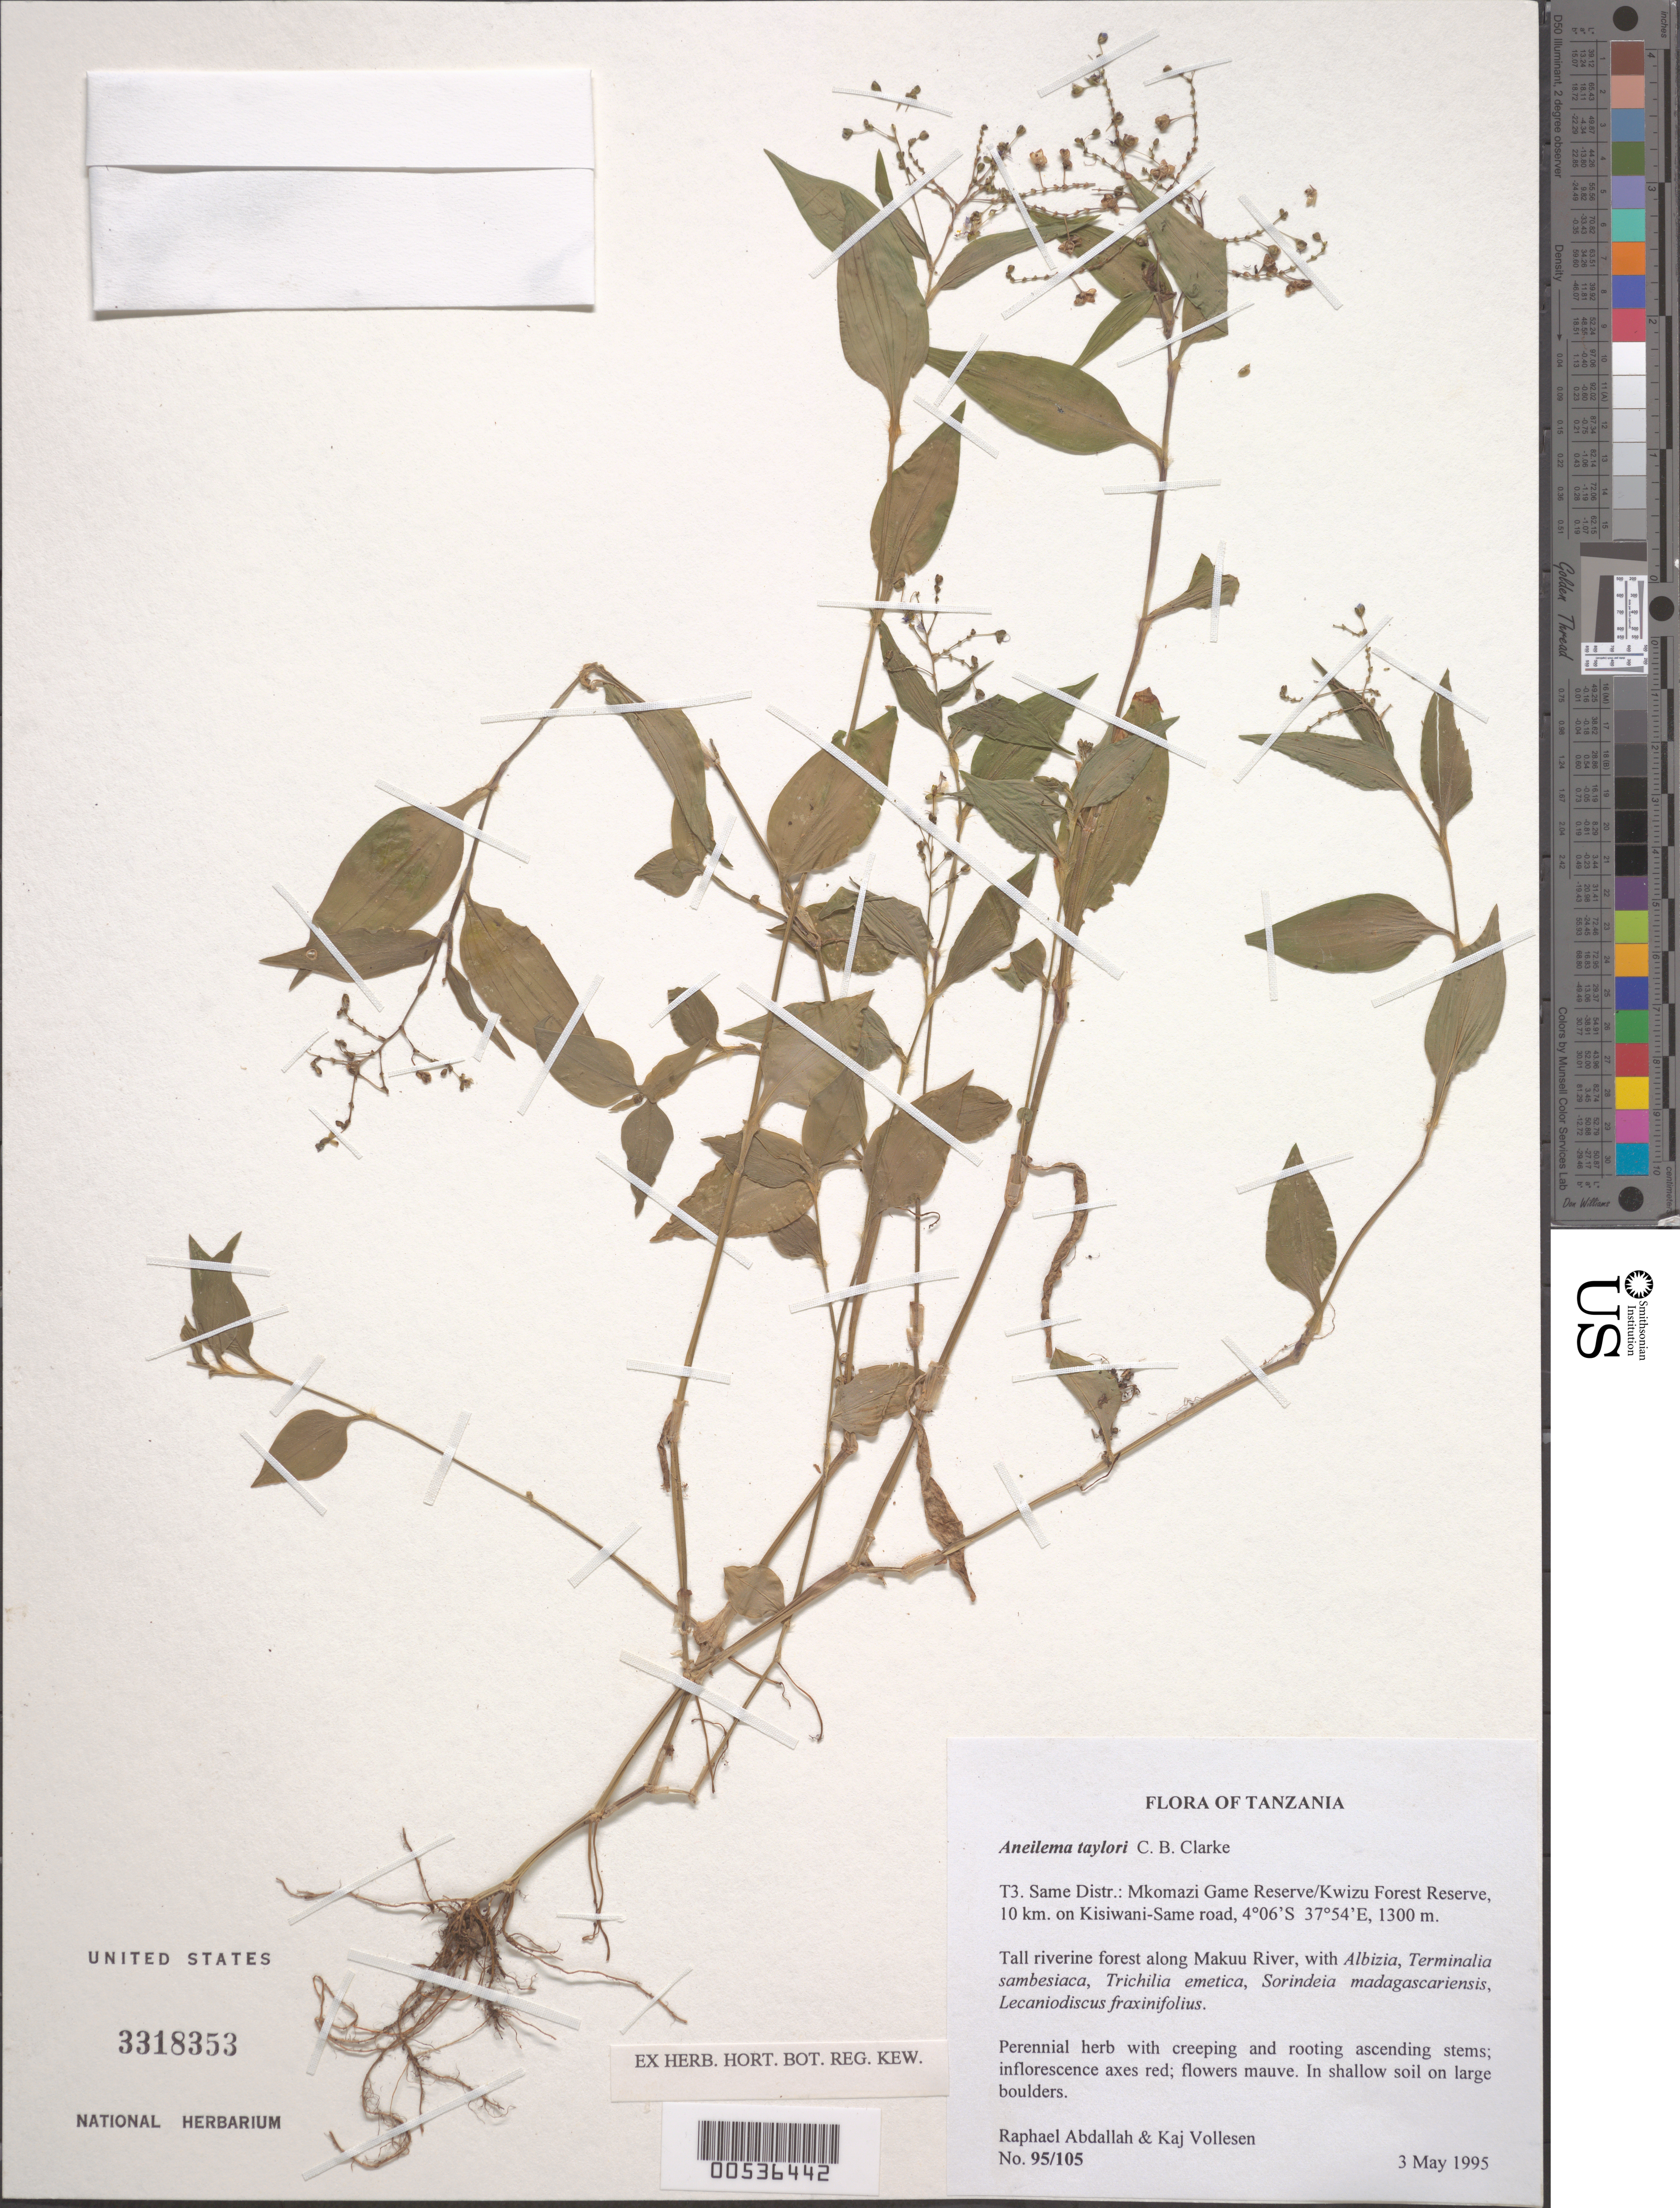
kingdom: Plantae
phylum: Tracheophyta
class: Liliopsida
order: Commelinales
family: Commelinaceae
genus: Aneilema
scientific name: Aneilema taylorii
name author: C.B. Clarke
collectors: R. Abdallah & K. Vollesen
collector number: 95/105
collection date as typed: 03 May 1995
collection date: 1995-05-03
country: Tanzania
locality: T3, mkomazi game reserve, on kisiwani road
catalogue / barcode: US 3318353